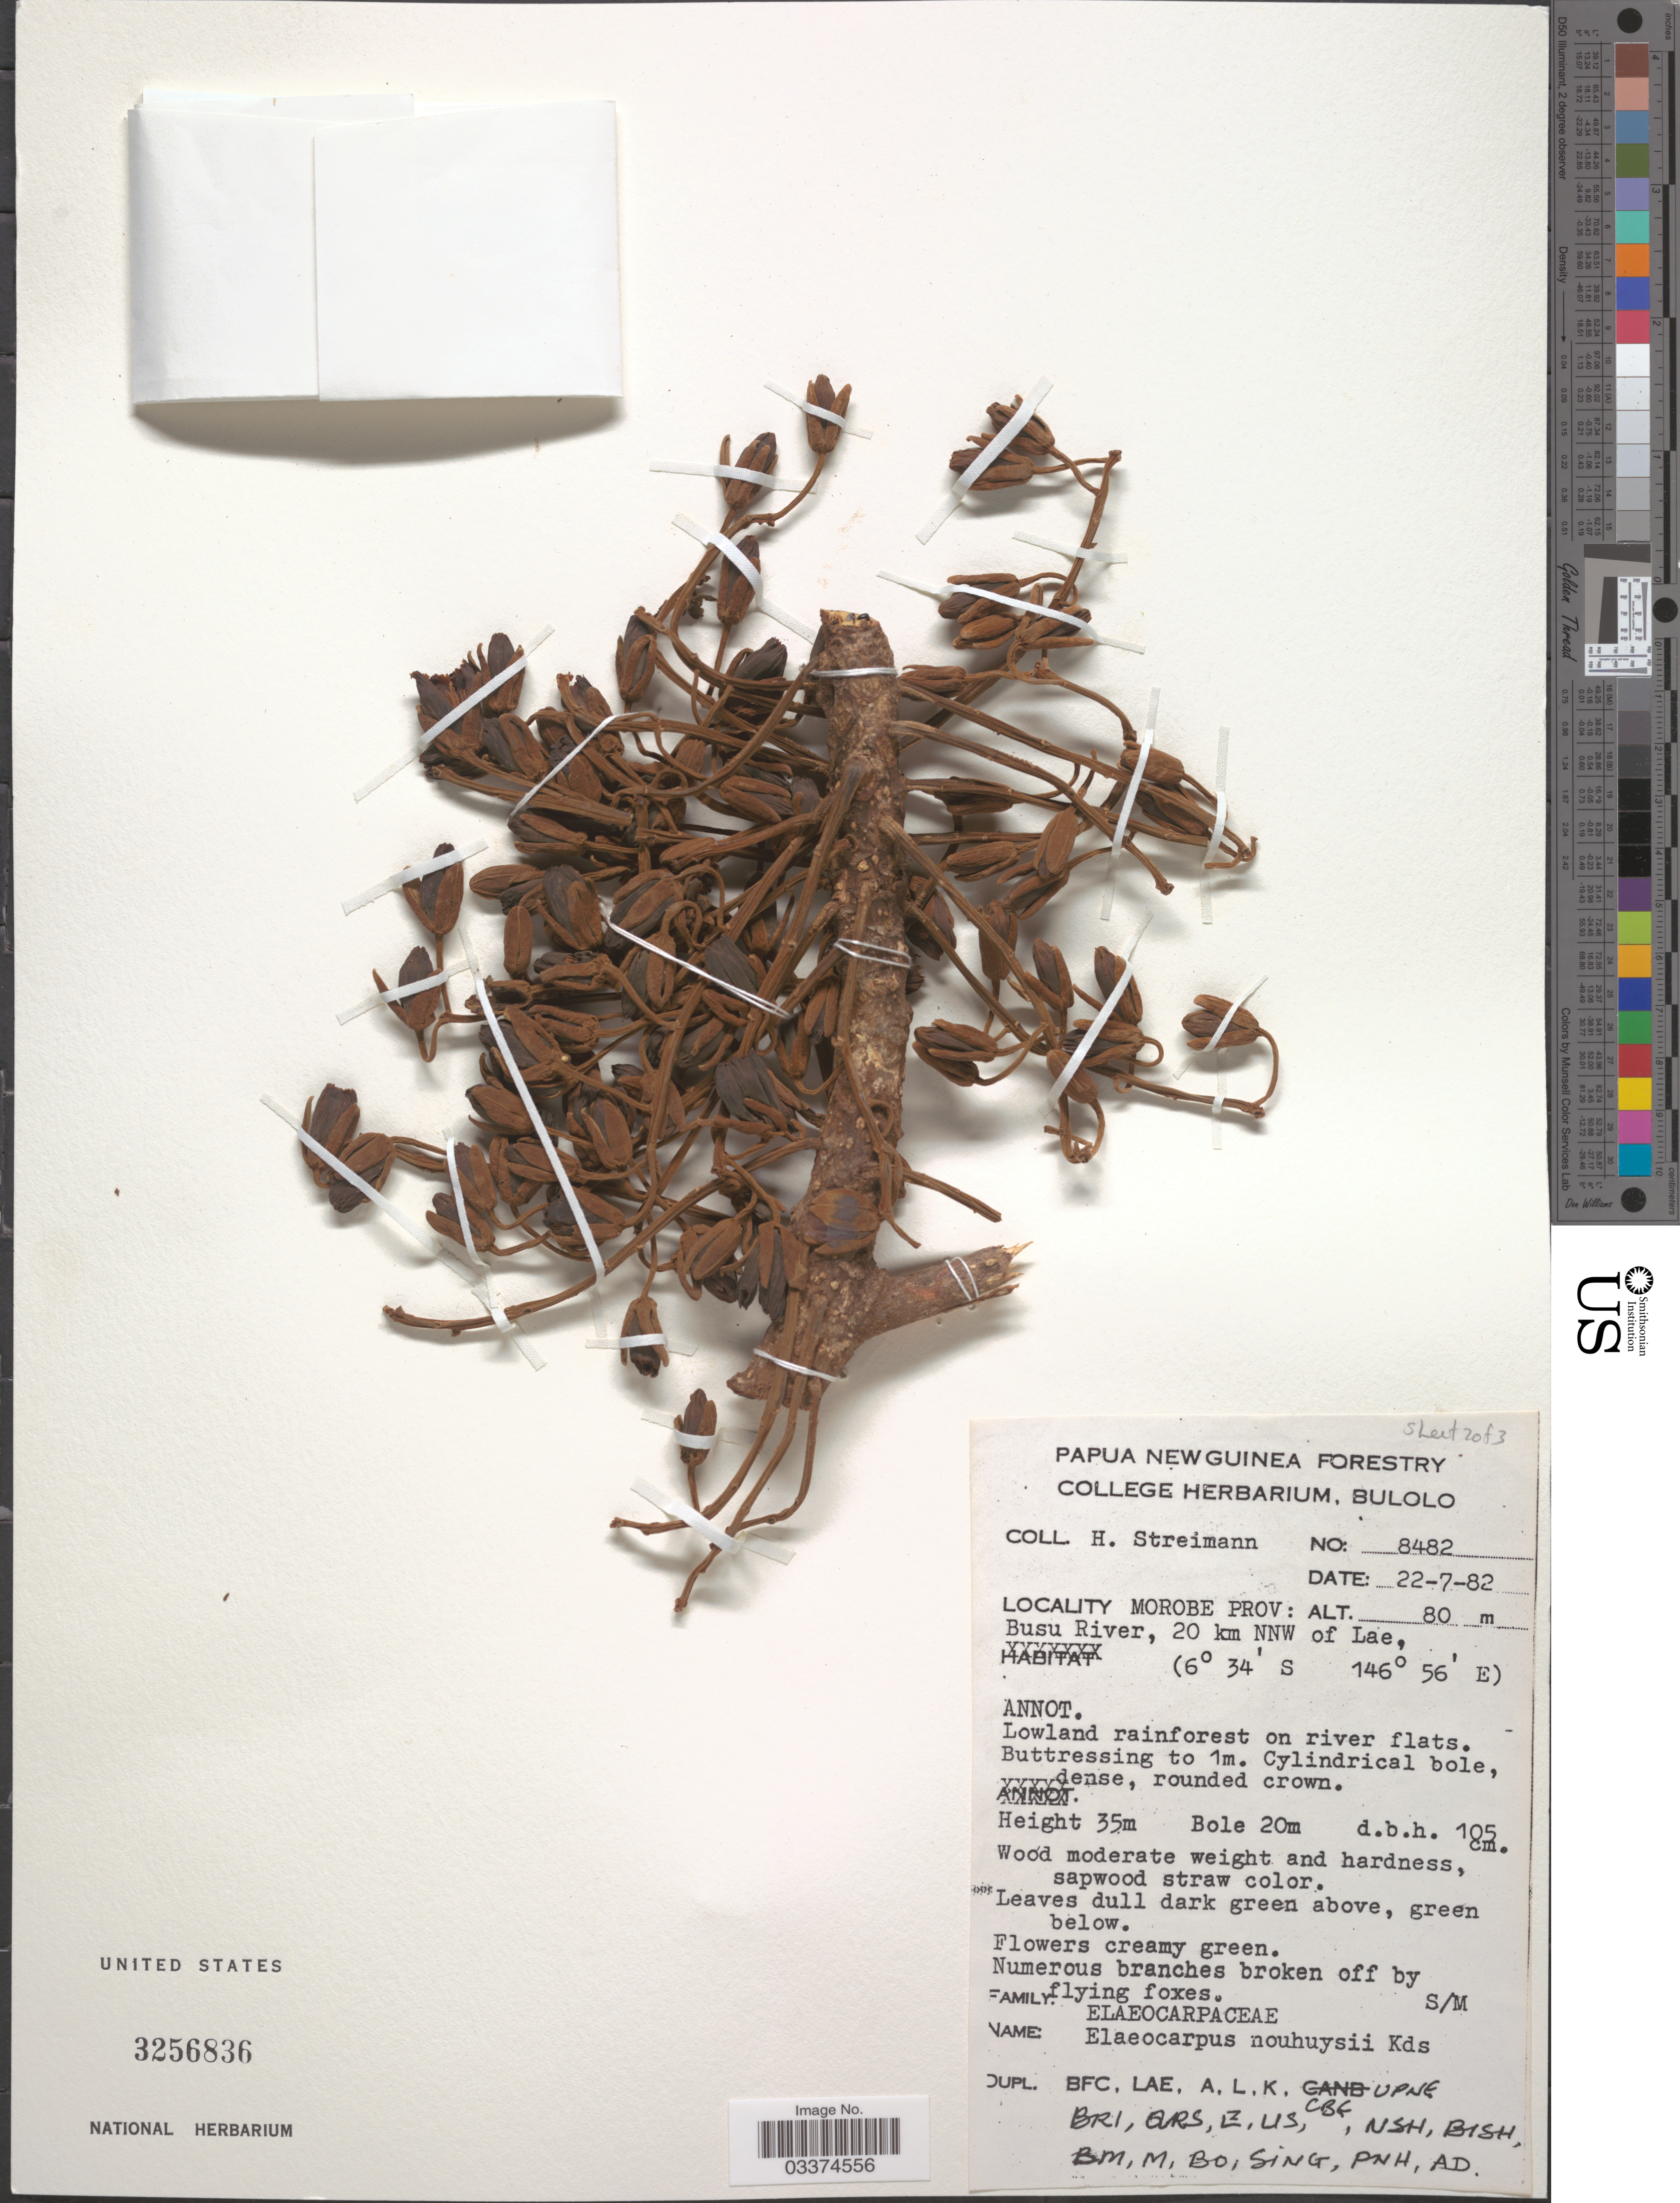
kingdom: Plantae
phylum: Tracheophyta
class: Magnoliopsida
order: Oxalidales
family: Elaeocarpaceae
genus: Elaeocarpus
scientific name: Elaeocarpus nouhuysii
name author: Koord.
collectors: H. Streimann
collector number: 8482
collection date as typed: Transcribed d/m/y: 22/7/82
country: Papua New Guinea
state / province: Morobe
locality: Morobe Prov: Busu River, 20 km NNW of Lae.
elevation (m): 80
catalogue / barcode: US 3256836